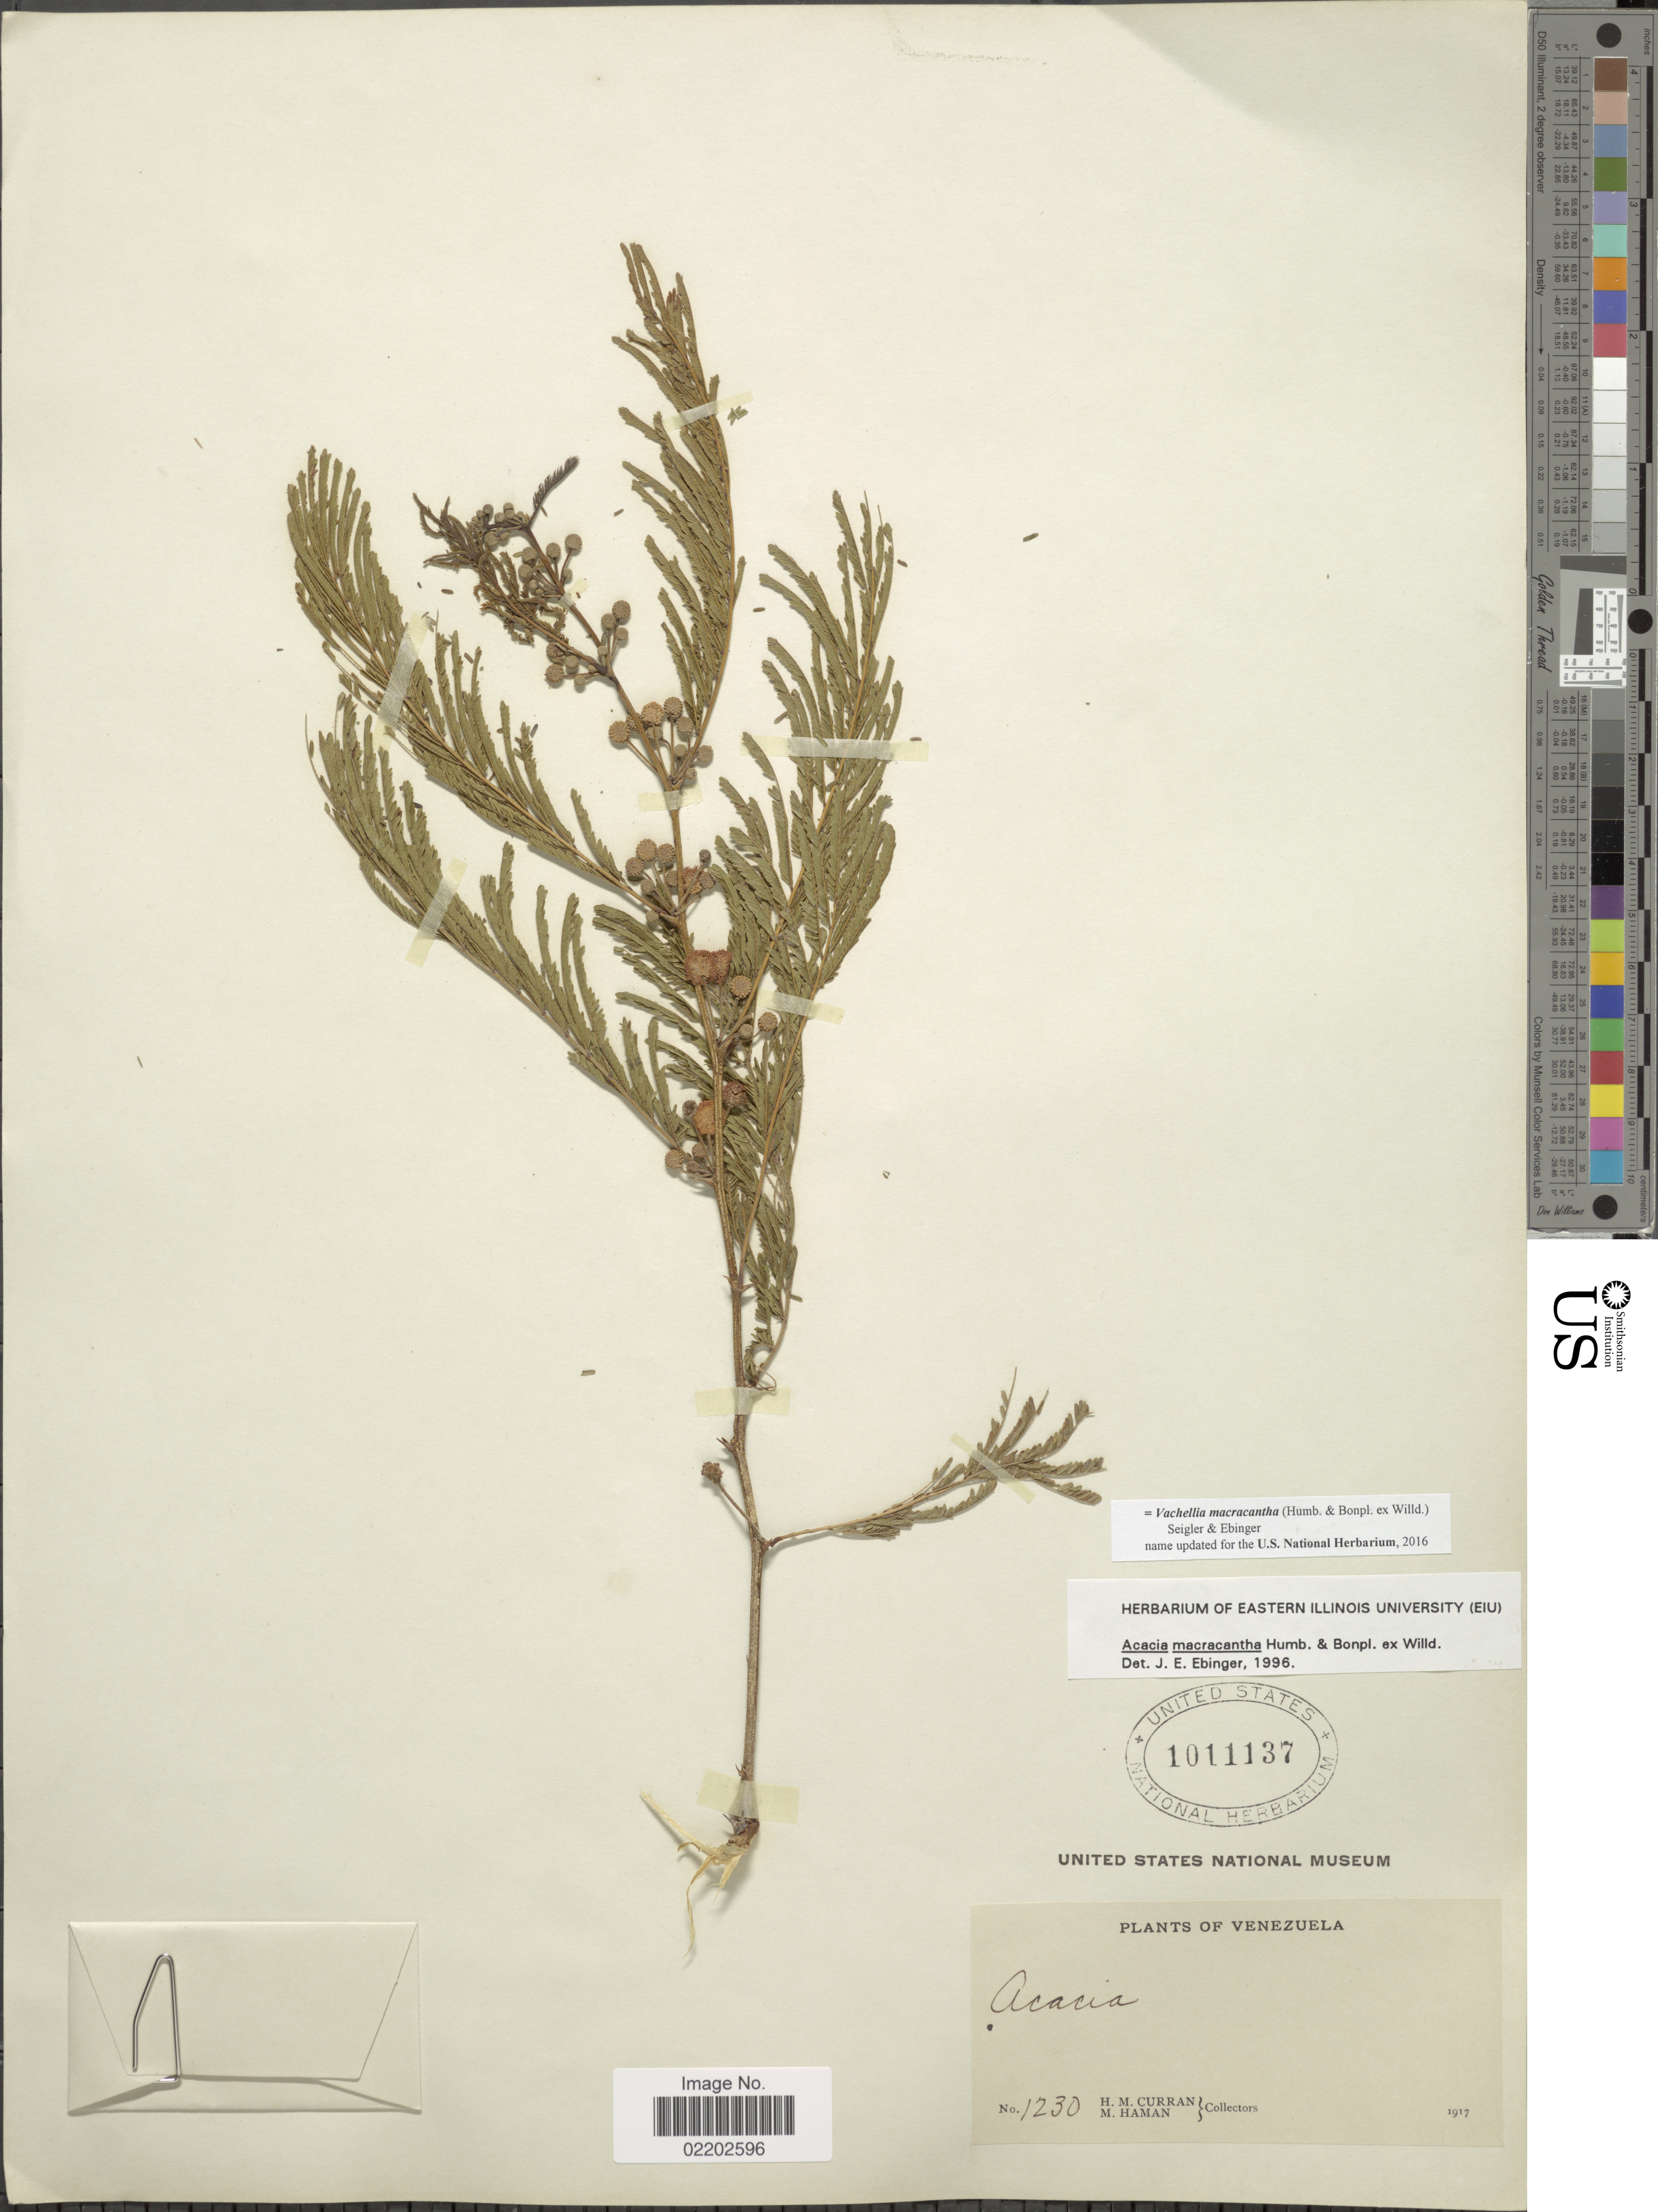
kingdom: Plantae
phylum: Tracheophyta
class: Magnoliopsida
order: Fabales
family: Fabaceae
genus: Vachellia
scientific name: Vachellia macracantha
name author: (Humb. & Bonpl. ex Willd.) Seigler & Ebinger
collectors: H. M. Curran & M. Haman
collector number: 1230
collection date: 1917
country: Paraguay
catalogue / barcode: US 1011137